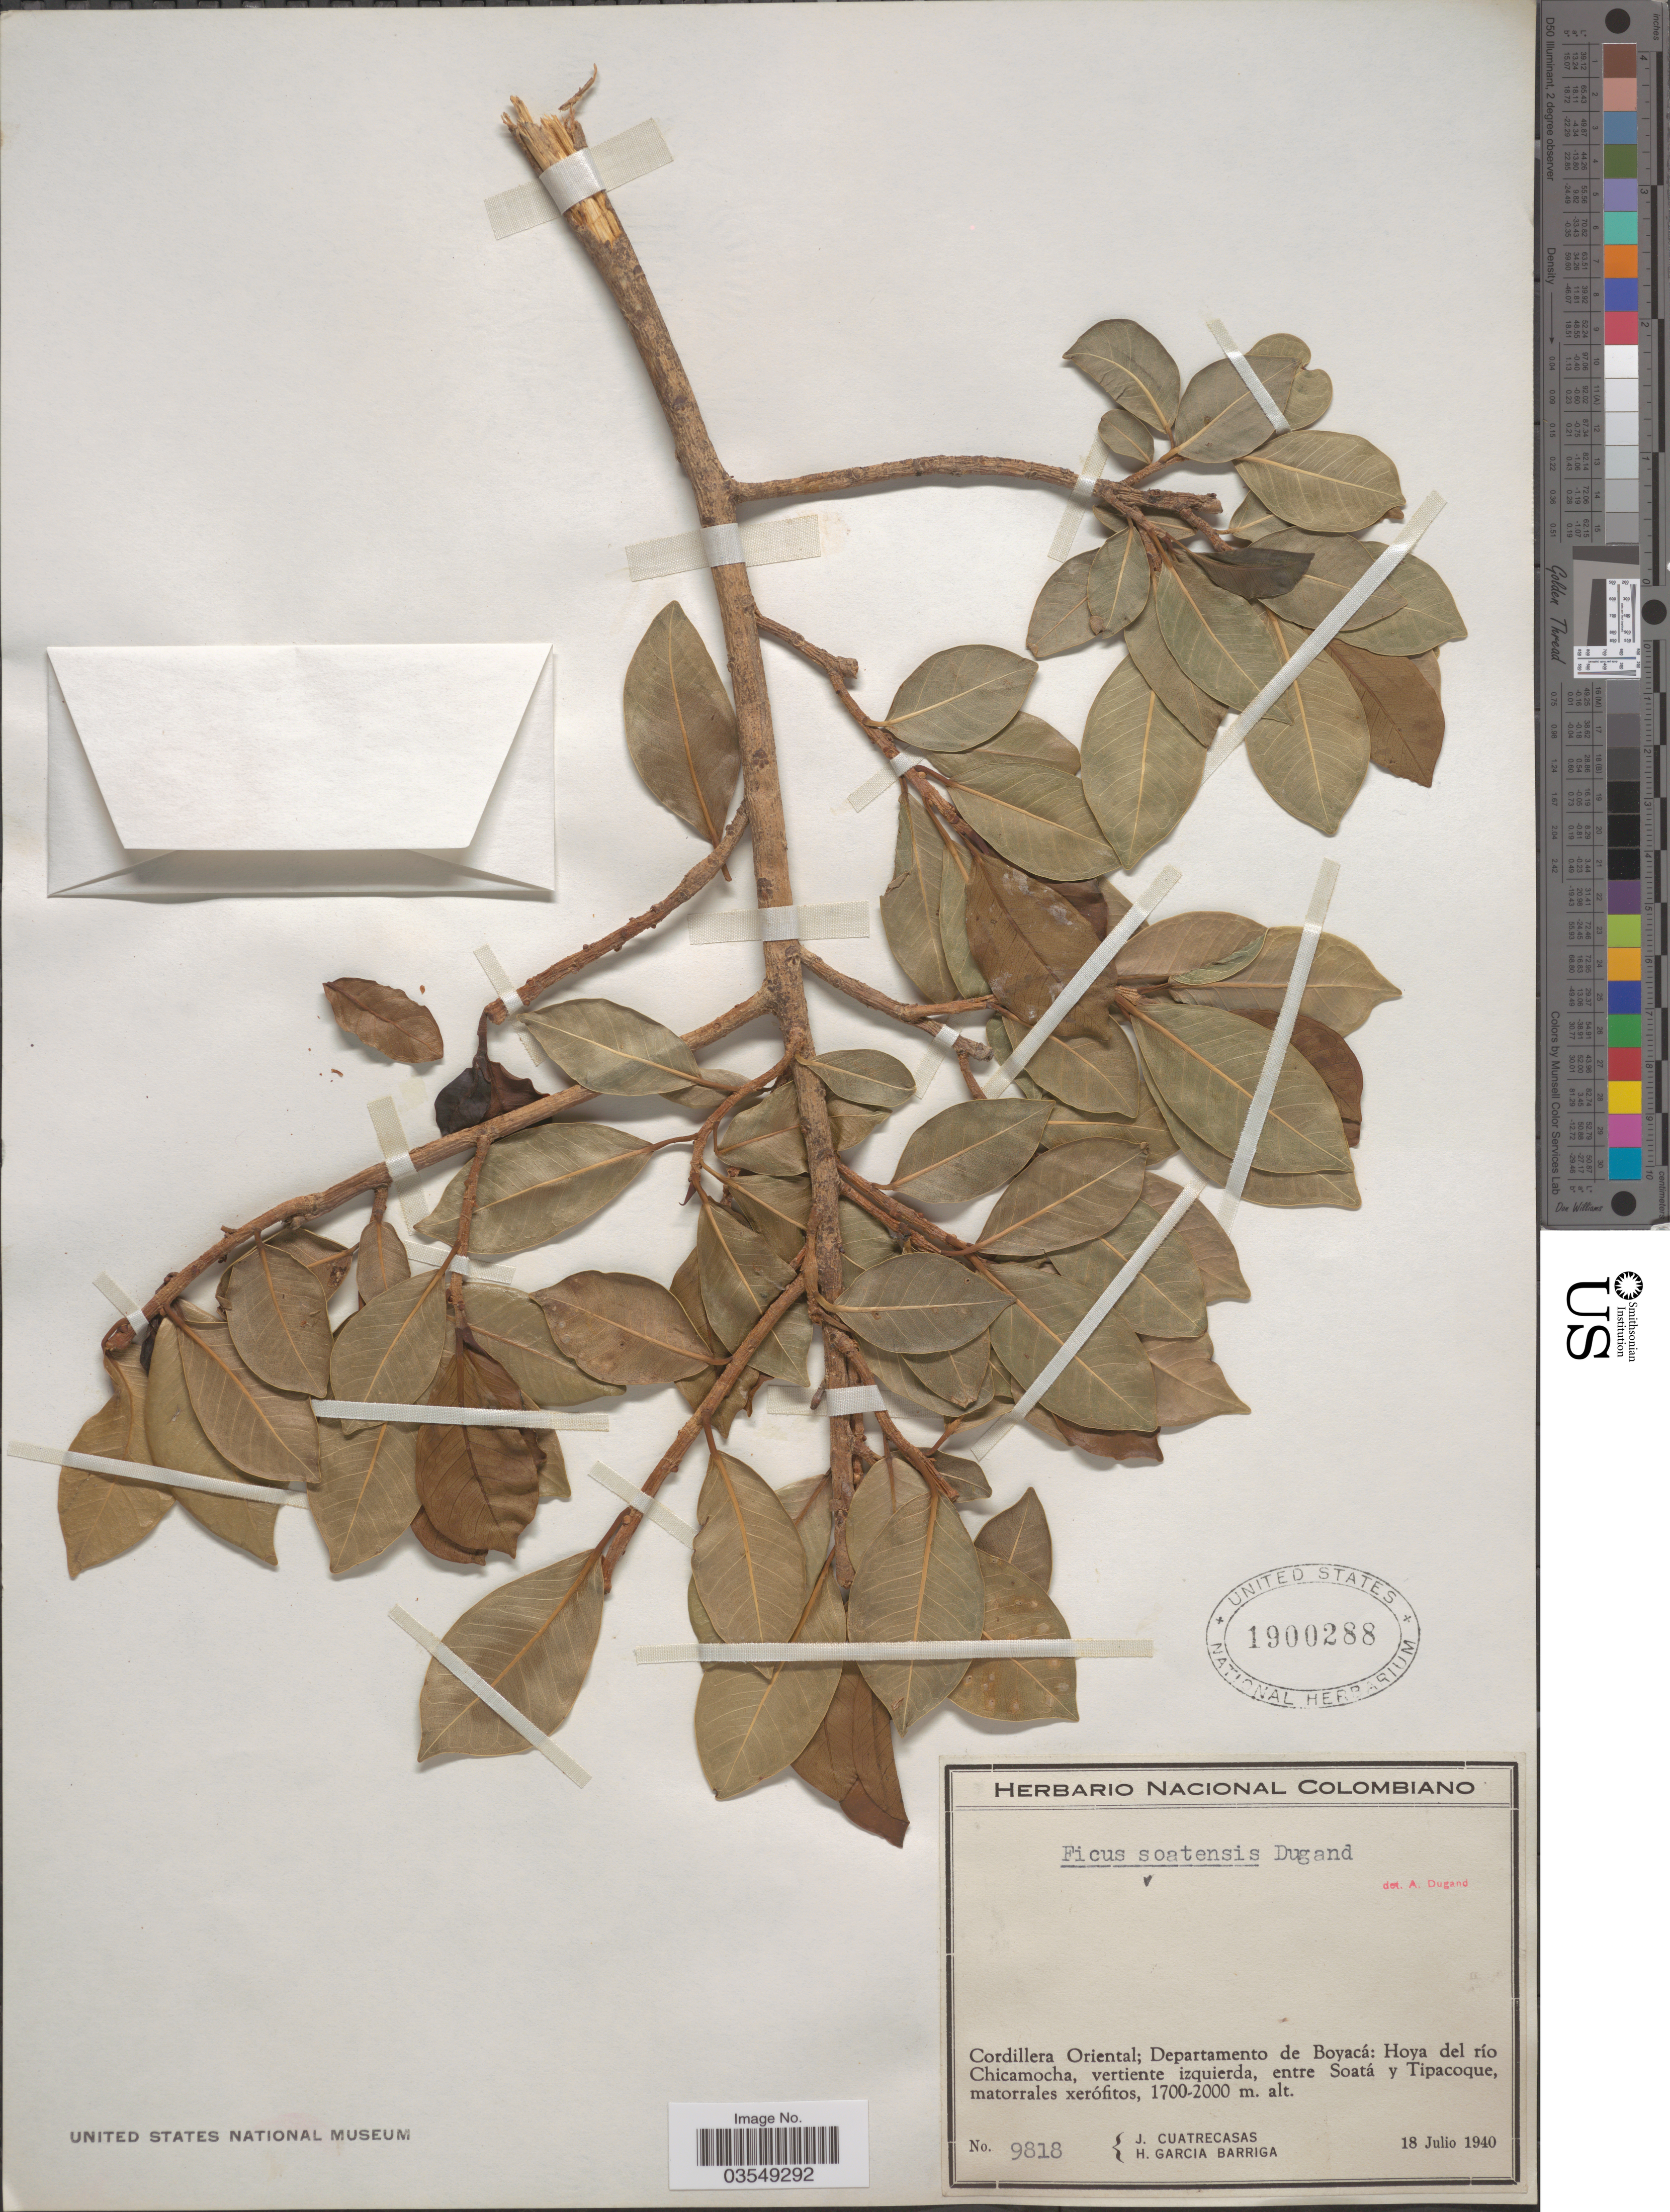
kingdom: Plantae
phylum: Tracheophyta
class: Magnoliopsida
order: Rosales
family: Moraceae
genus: Ficus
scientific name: Ficus soatensis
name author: Dugand G.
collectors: J. Cuatrecasas & H. García Barriga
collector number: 9818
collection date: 1940-07-18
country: Colombia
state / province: Boyacá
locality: Cordillera Oriental; Departamento de Boyacá: Hoya del río Chicamocha, vertiente izquierda, entre Soatá y Tipacoque, matorrales xerófitos.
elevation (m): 1700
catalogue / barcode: US 1900288